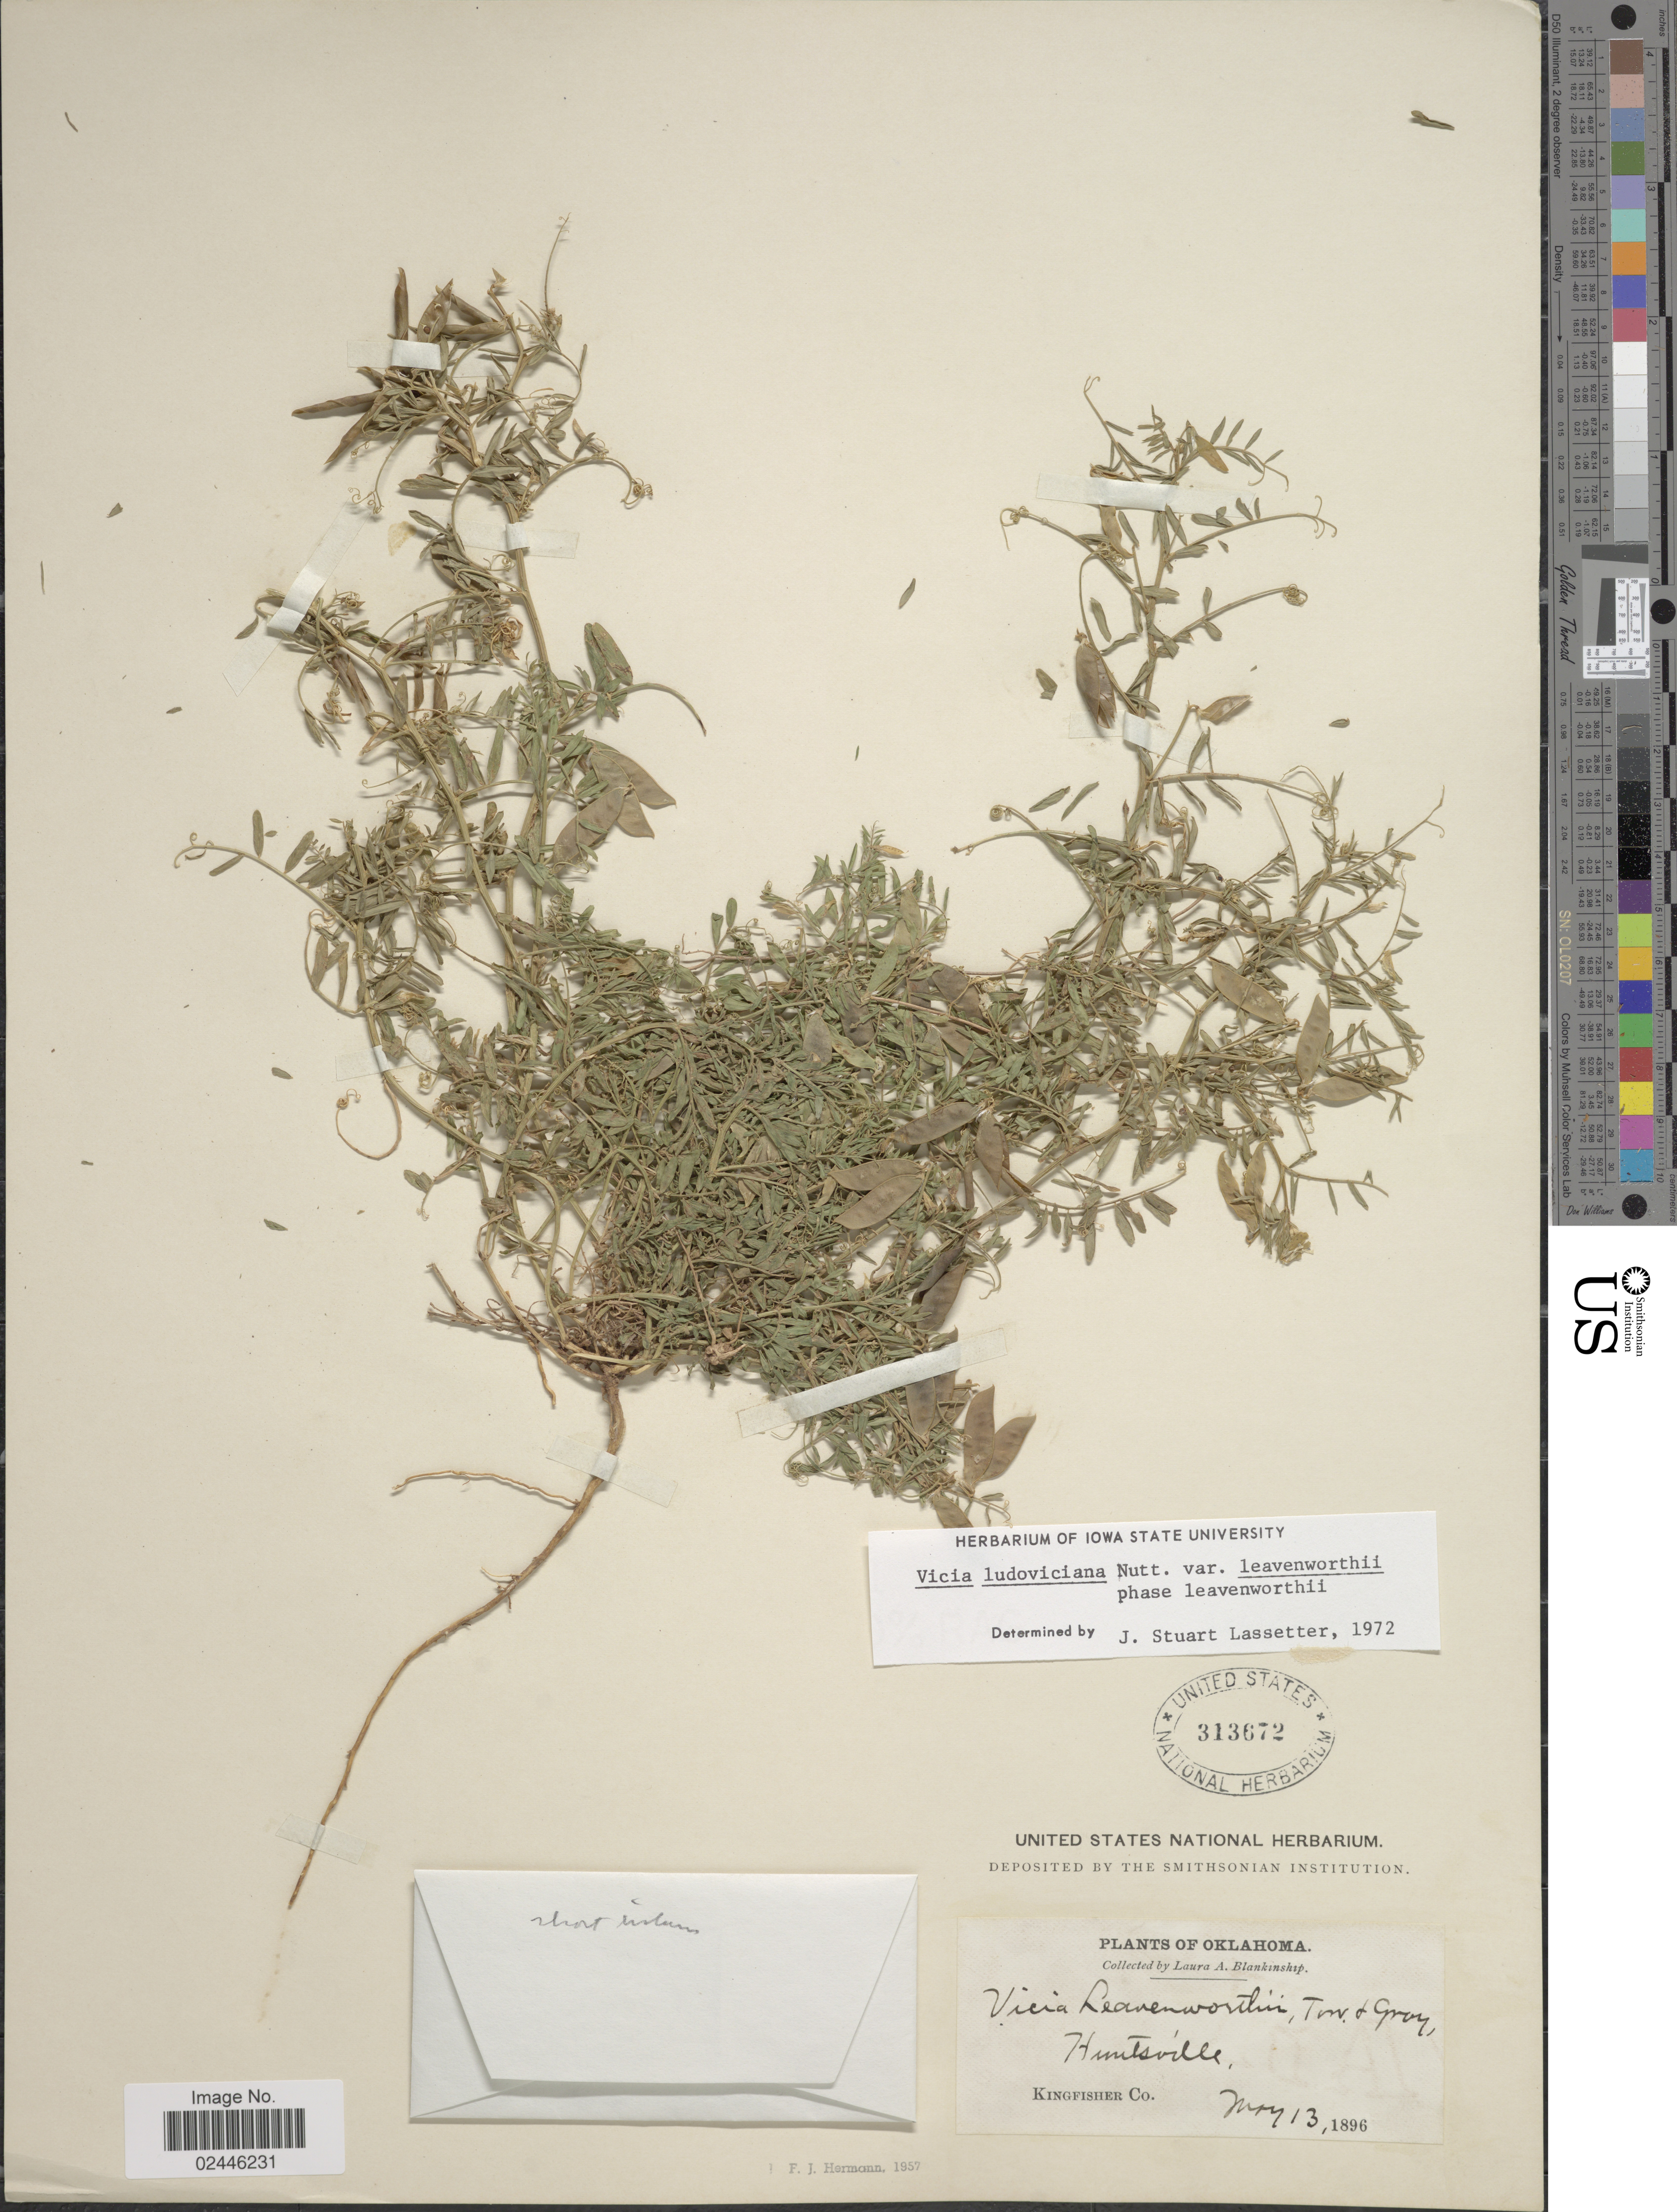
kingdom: Plantae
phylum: Tracheophyta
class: Magnoliopsida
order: Fabales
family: Fabaceae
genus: Vicia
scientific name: Vicia ludoviciana var. leavenworthii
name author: (Torr. & A. Gray) Broich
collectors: L. A. Blankinship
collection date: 1896-05-13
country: United States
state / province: Oklahoma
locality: Huntsville, Kingfisher Co.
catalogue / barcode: US 313672